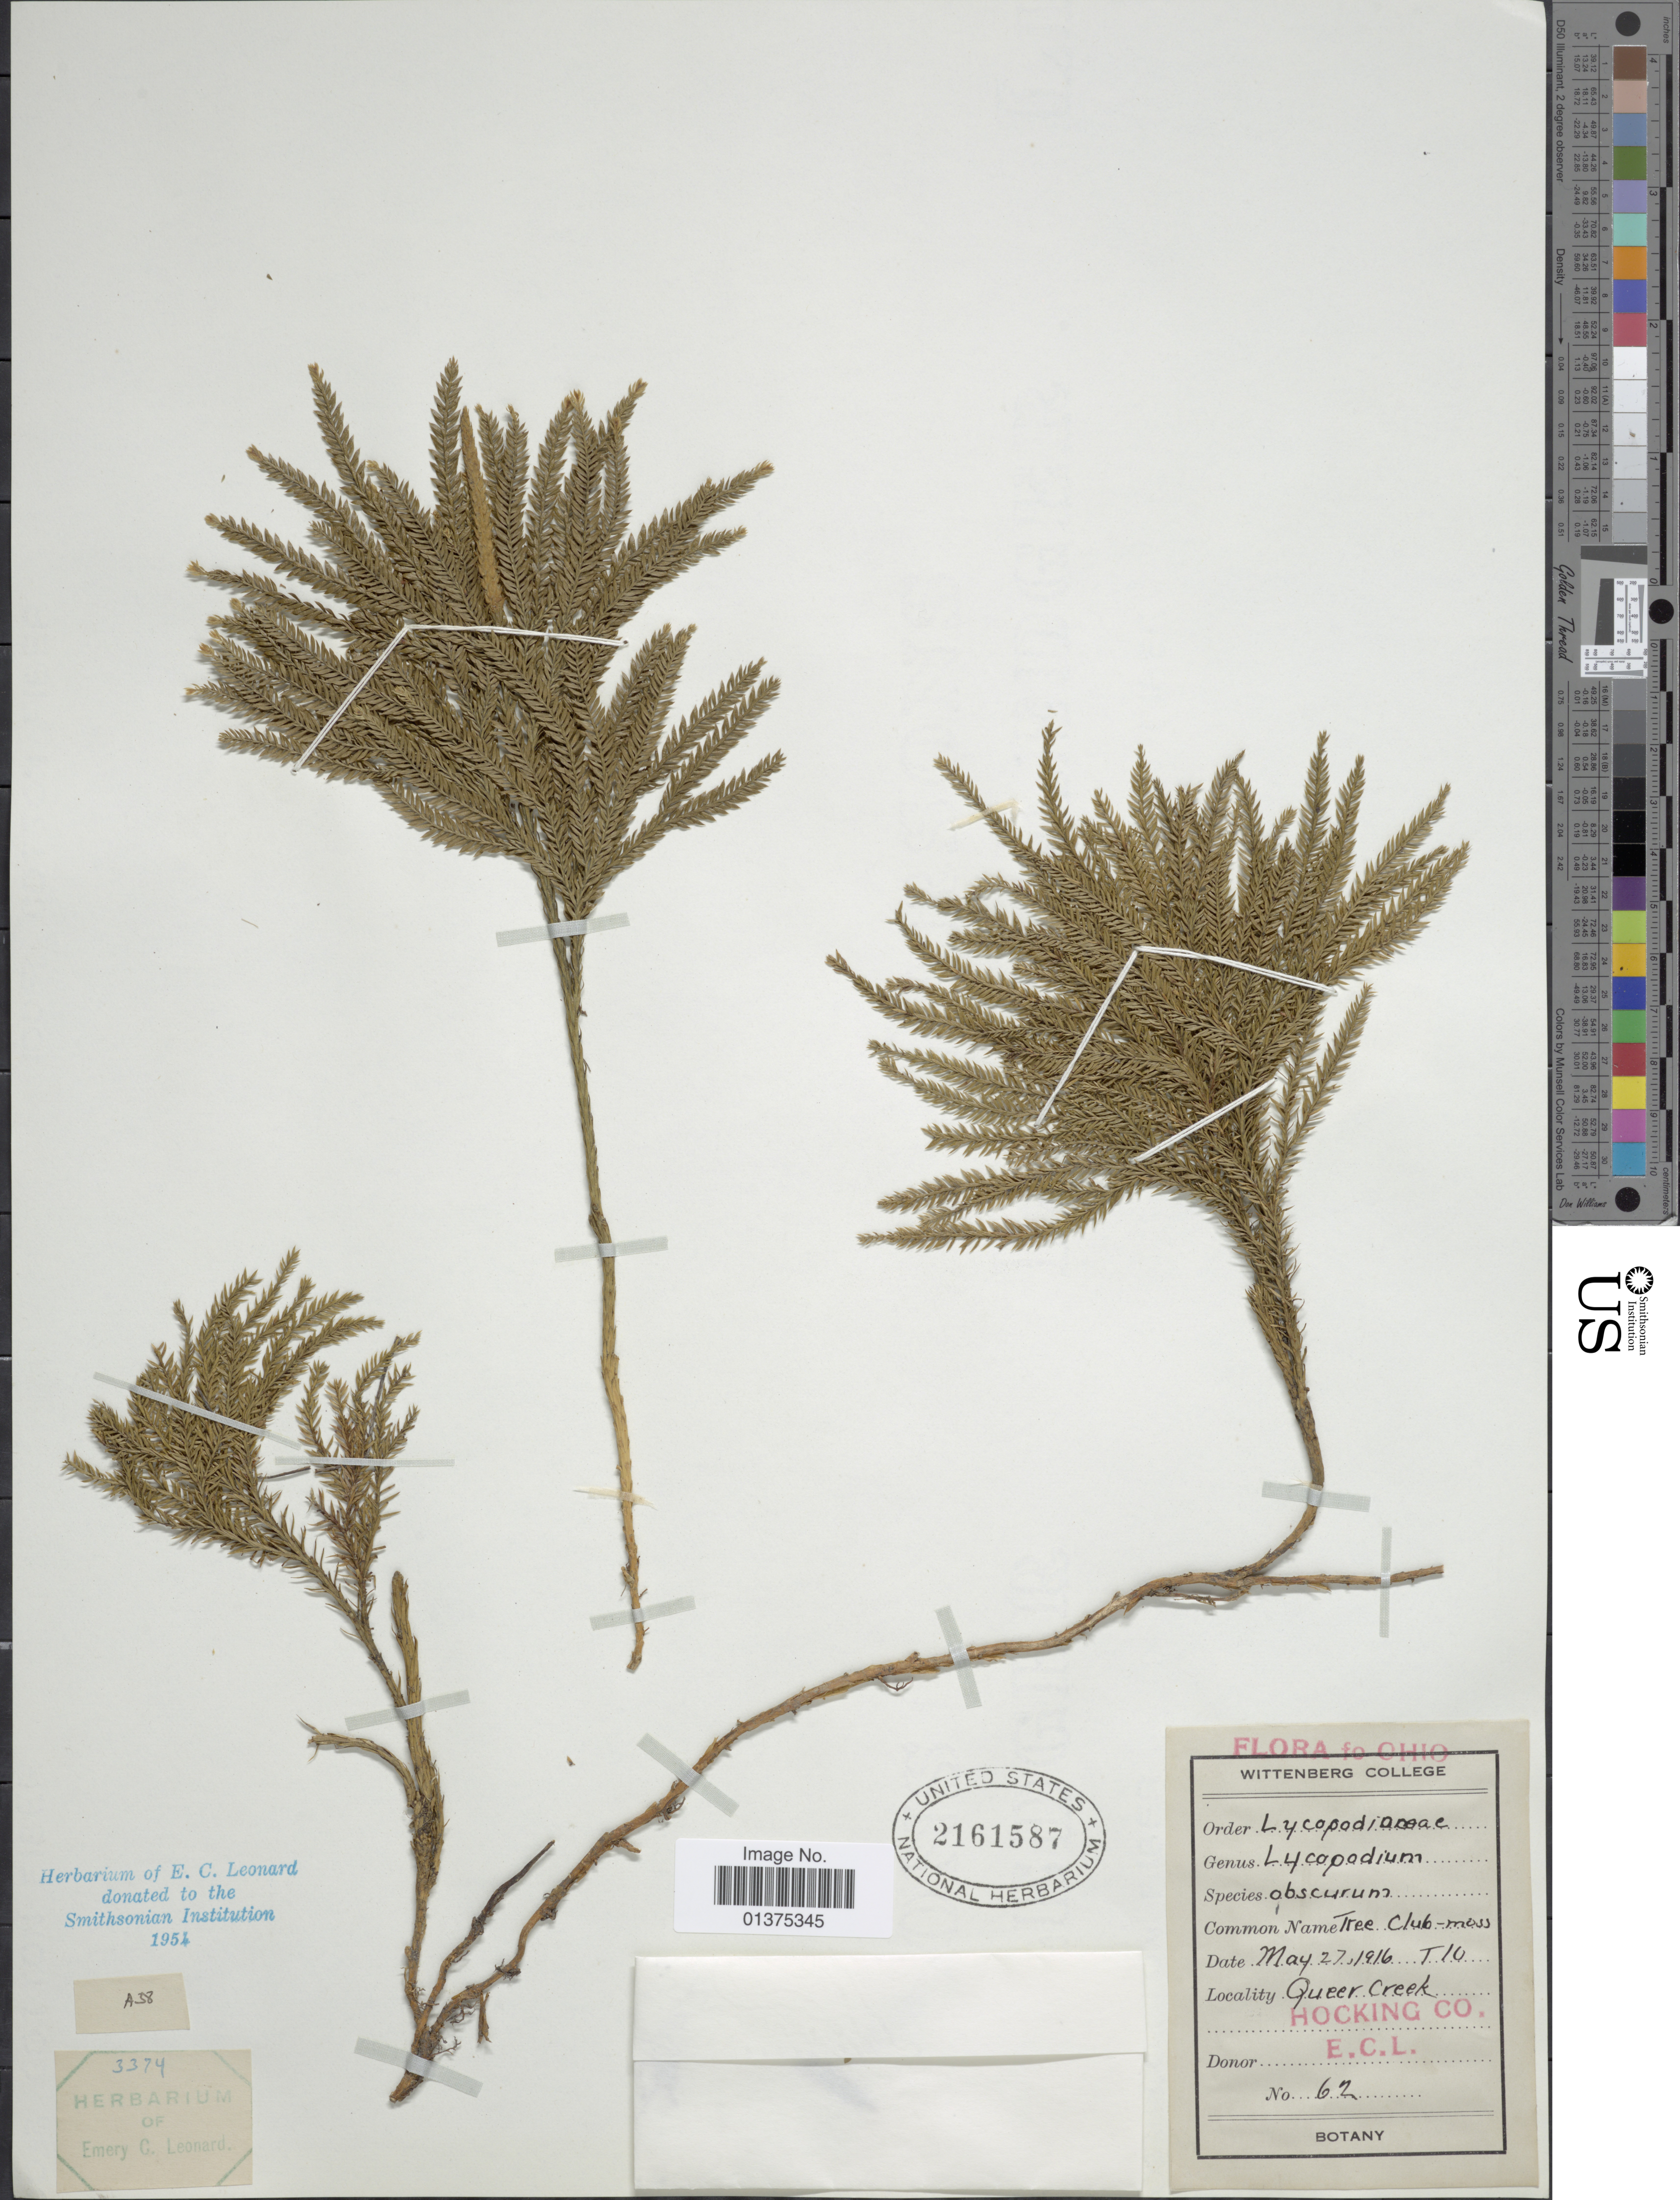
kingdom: Plantae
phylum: Tracheophyta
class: Lycopodiopsida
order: Lycopodiales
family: Lycopodiaceae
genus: Dendrolycopodium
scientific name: Dendrolycopodium obscurum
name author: (L.) A. Haines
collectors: E. C. Leonard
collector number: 62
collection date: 1916-05-27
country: United States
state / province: Ohio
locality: Queer Creek, Hocking Co.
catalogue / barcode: US 2161587